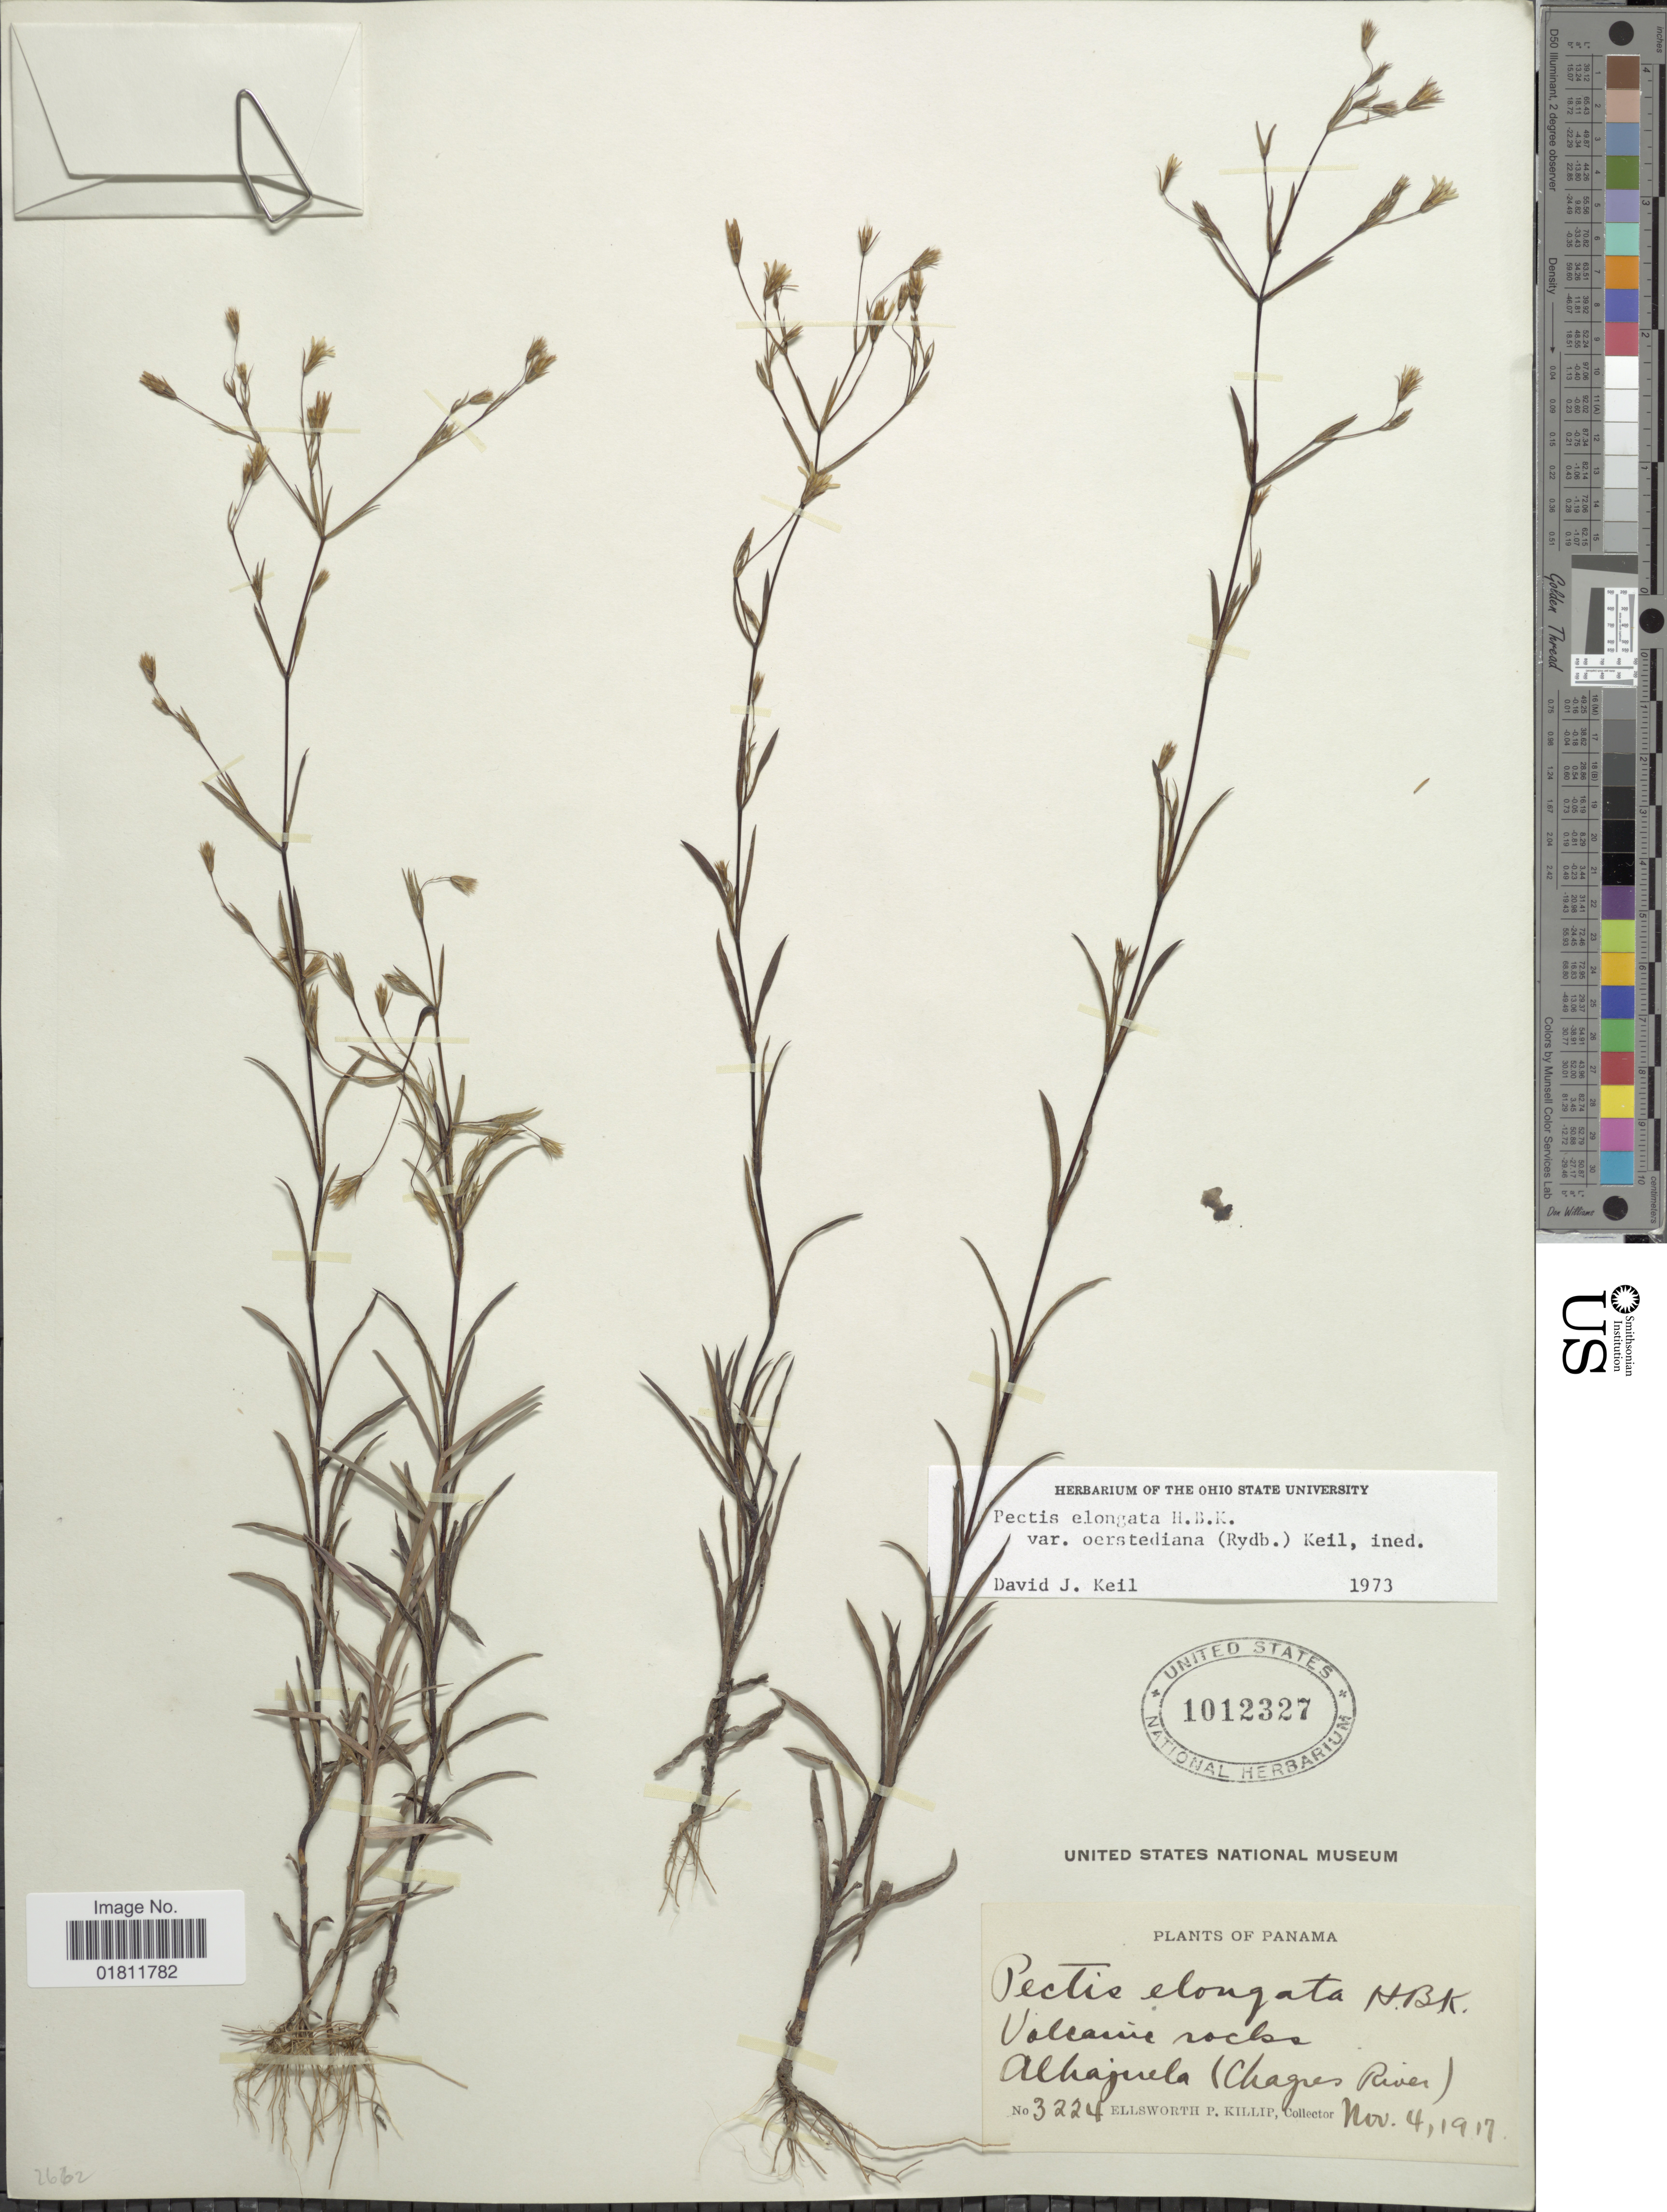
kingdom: Plantae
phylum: Tracheophyta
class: Magnoliopsida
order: Asterales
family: Asteraceae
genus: Pectis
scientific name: Pectis elongata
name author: Kunth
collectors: E. P. Killip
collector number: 3224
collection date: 1917-11-04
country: Costa Rica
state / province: Alajuela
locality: Volcanic rocks, Alhajuela (Chagres River).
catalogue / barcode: US 1012327